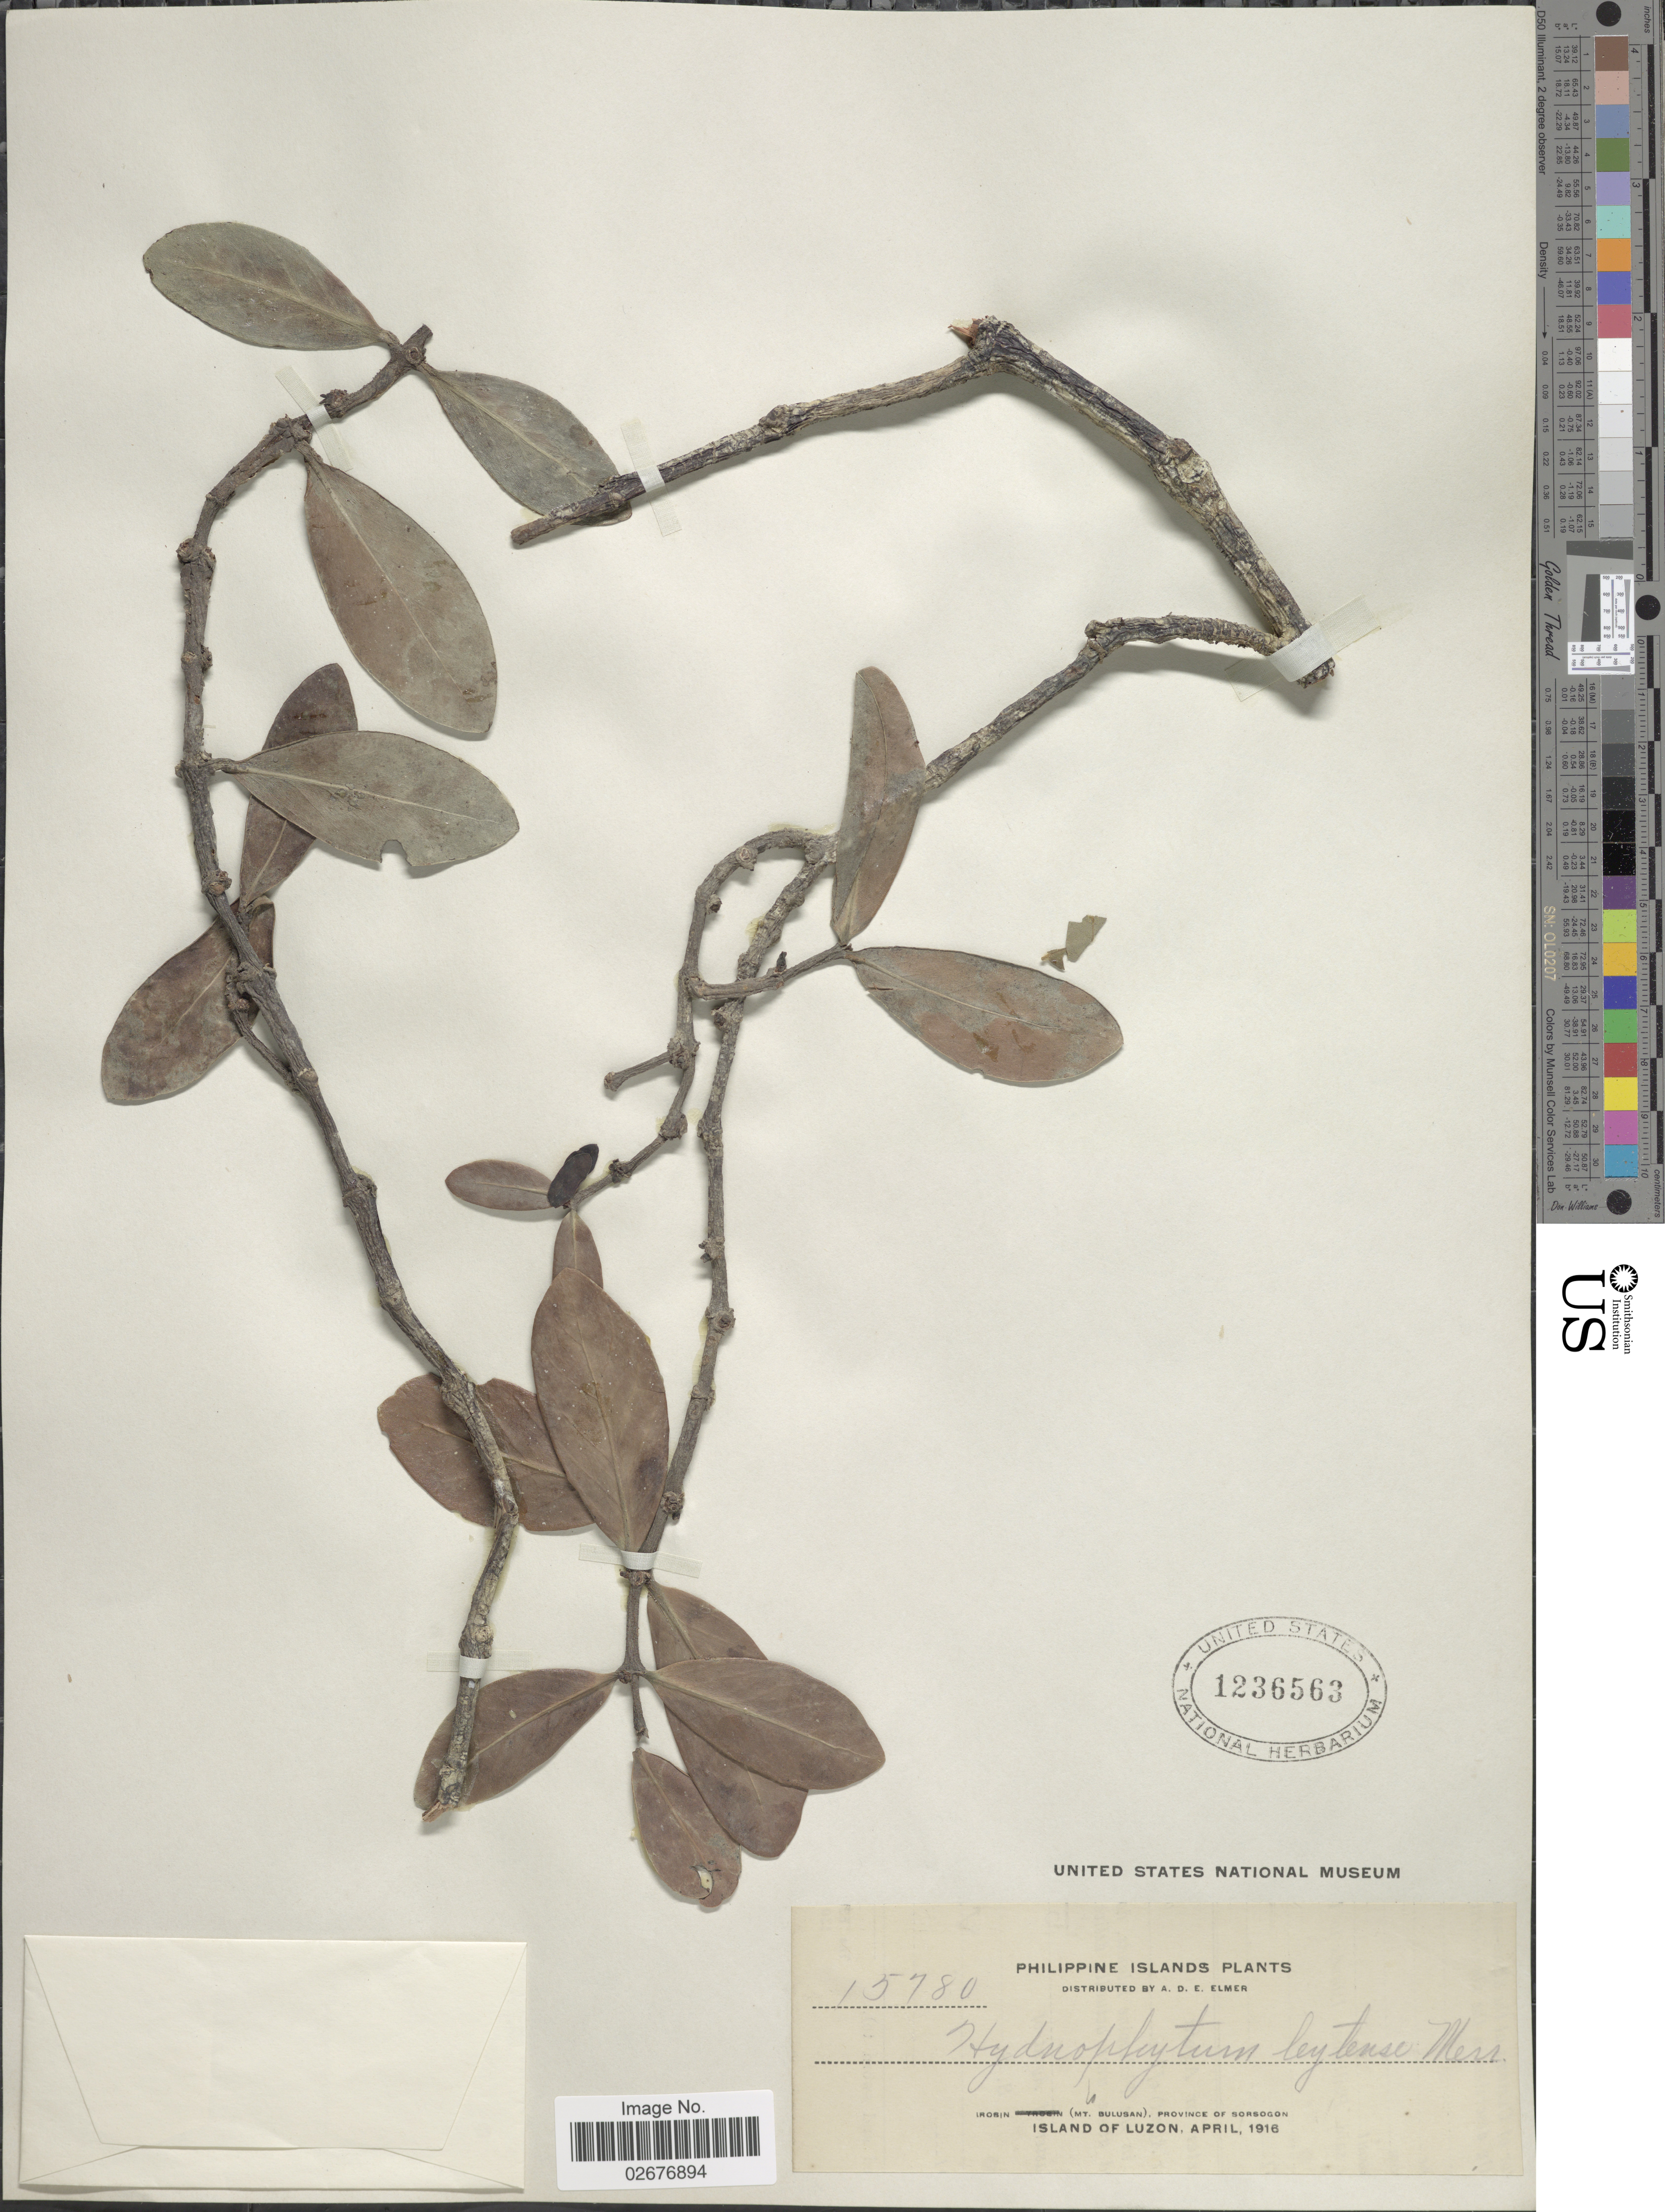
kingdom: Plantae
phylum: Tracheophyta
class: Magnoliopsida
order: Gentianales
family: Rubiaceae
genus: Hydnophytum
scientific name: Hydnophytum leytense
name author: Merr.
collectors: A. D. E. Elmer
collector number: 15780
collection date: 1916-01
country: Philippines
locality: Philippine Islands, Irosin (Mt. Bulusan), Province of Sorsogon, Island of Luzon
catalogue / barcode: US 1236563